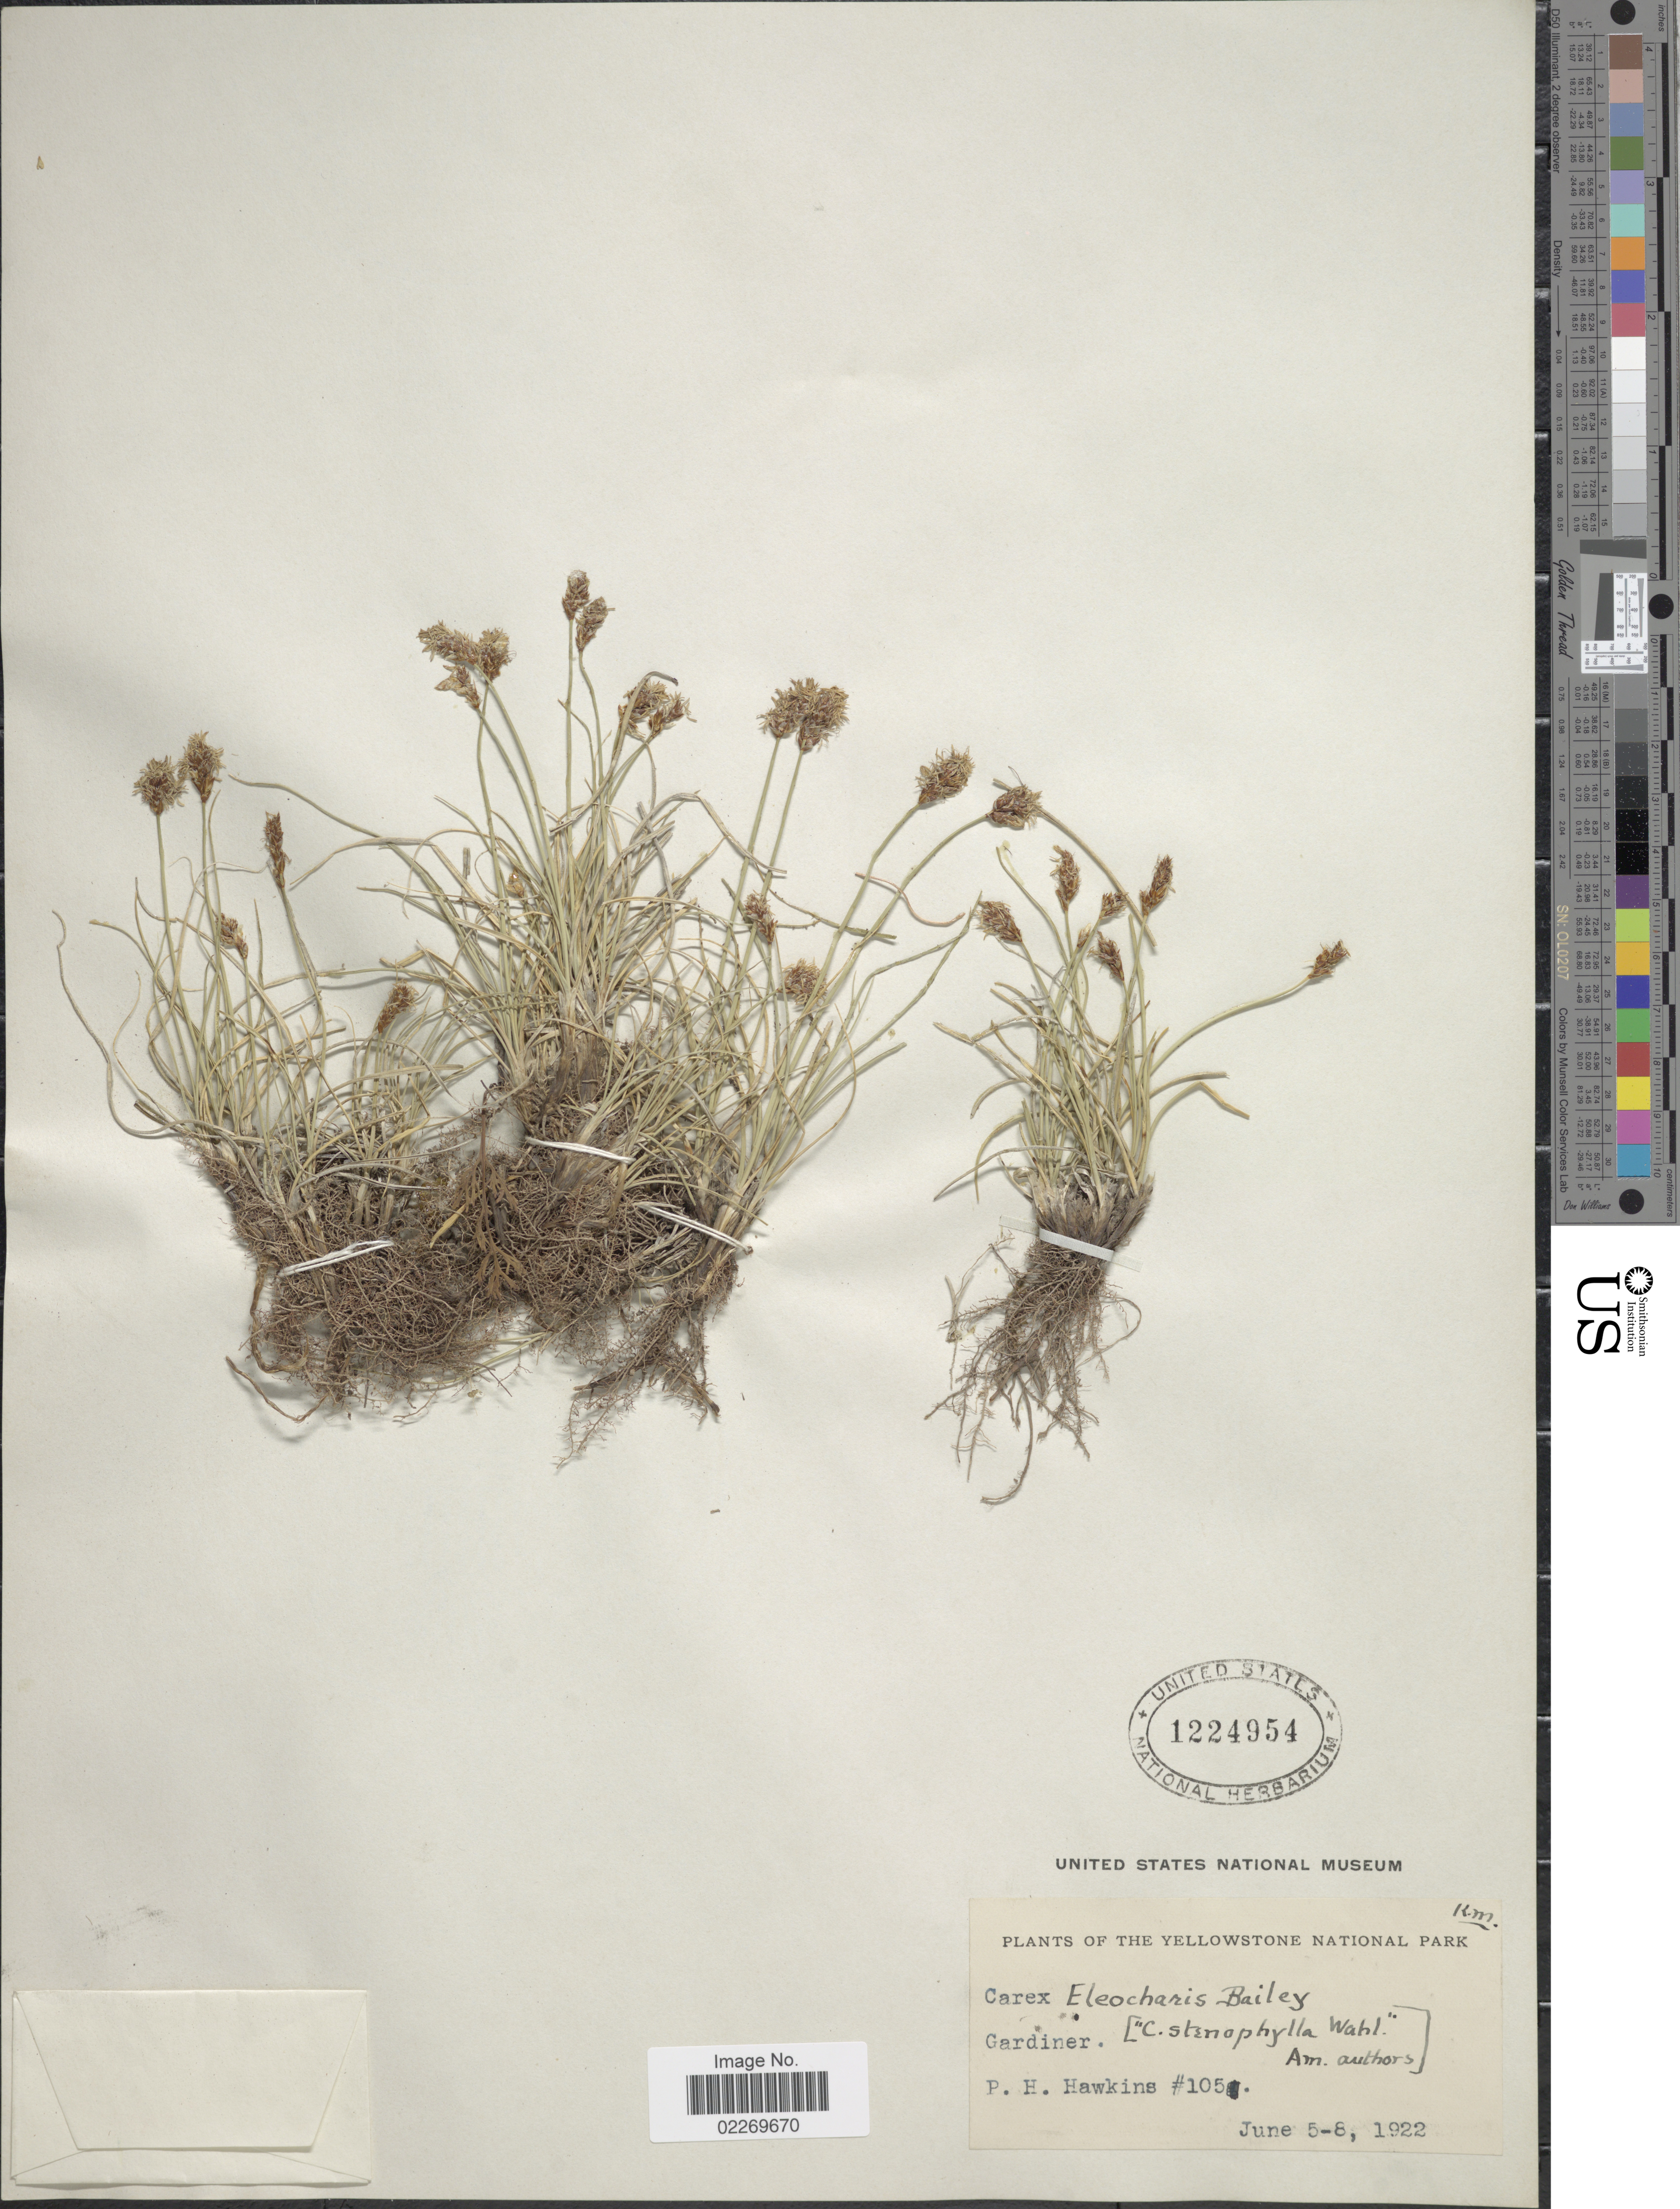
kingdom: Plantae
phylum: Tracheophyta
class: Liliopsida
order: Poales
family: Cyperaceae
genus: Carex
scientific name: Carex eleocharis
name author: L.H. Bailey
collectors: P. Hawkins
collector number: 105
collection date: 1922-06-05/1922-06-08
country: United States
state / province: Montana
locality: Yellowstone National Park. Gardiner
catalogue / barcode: US 1224954